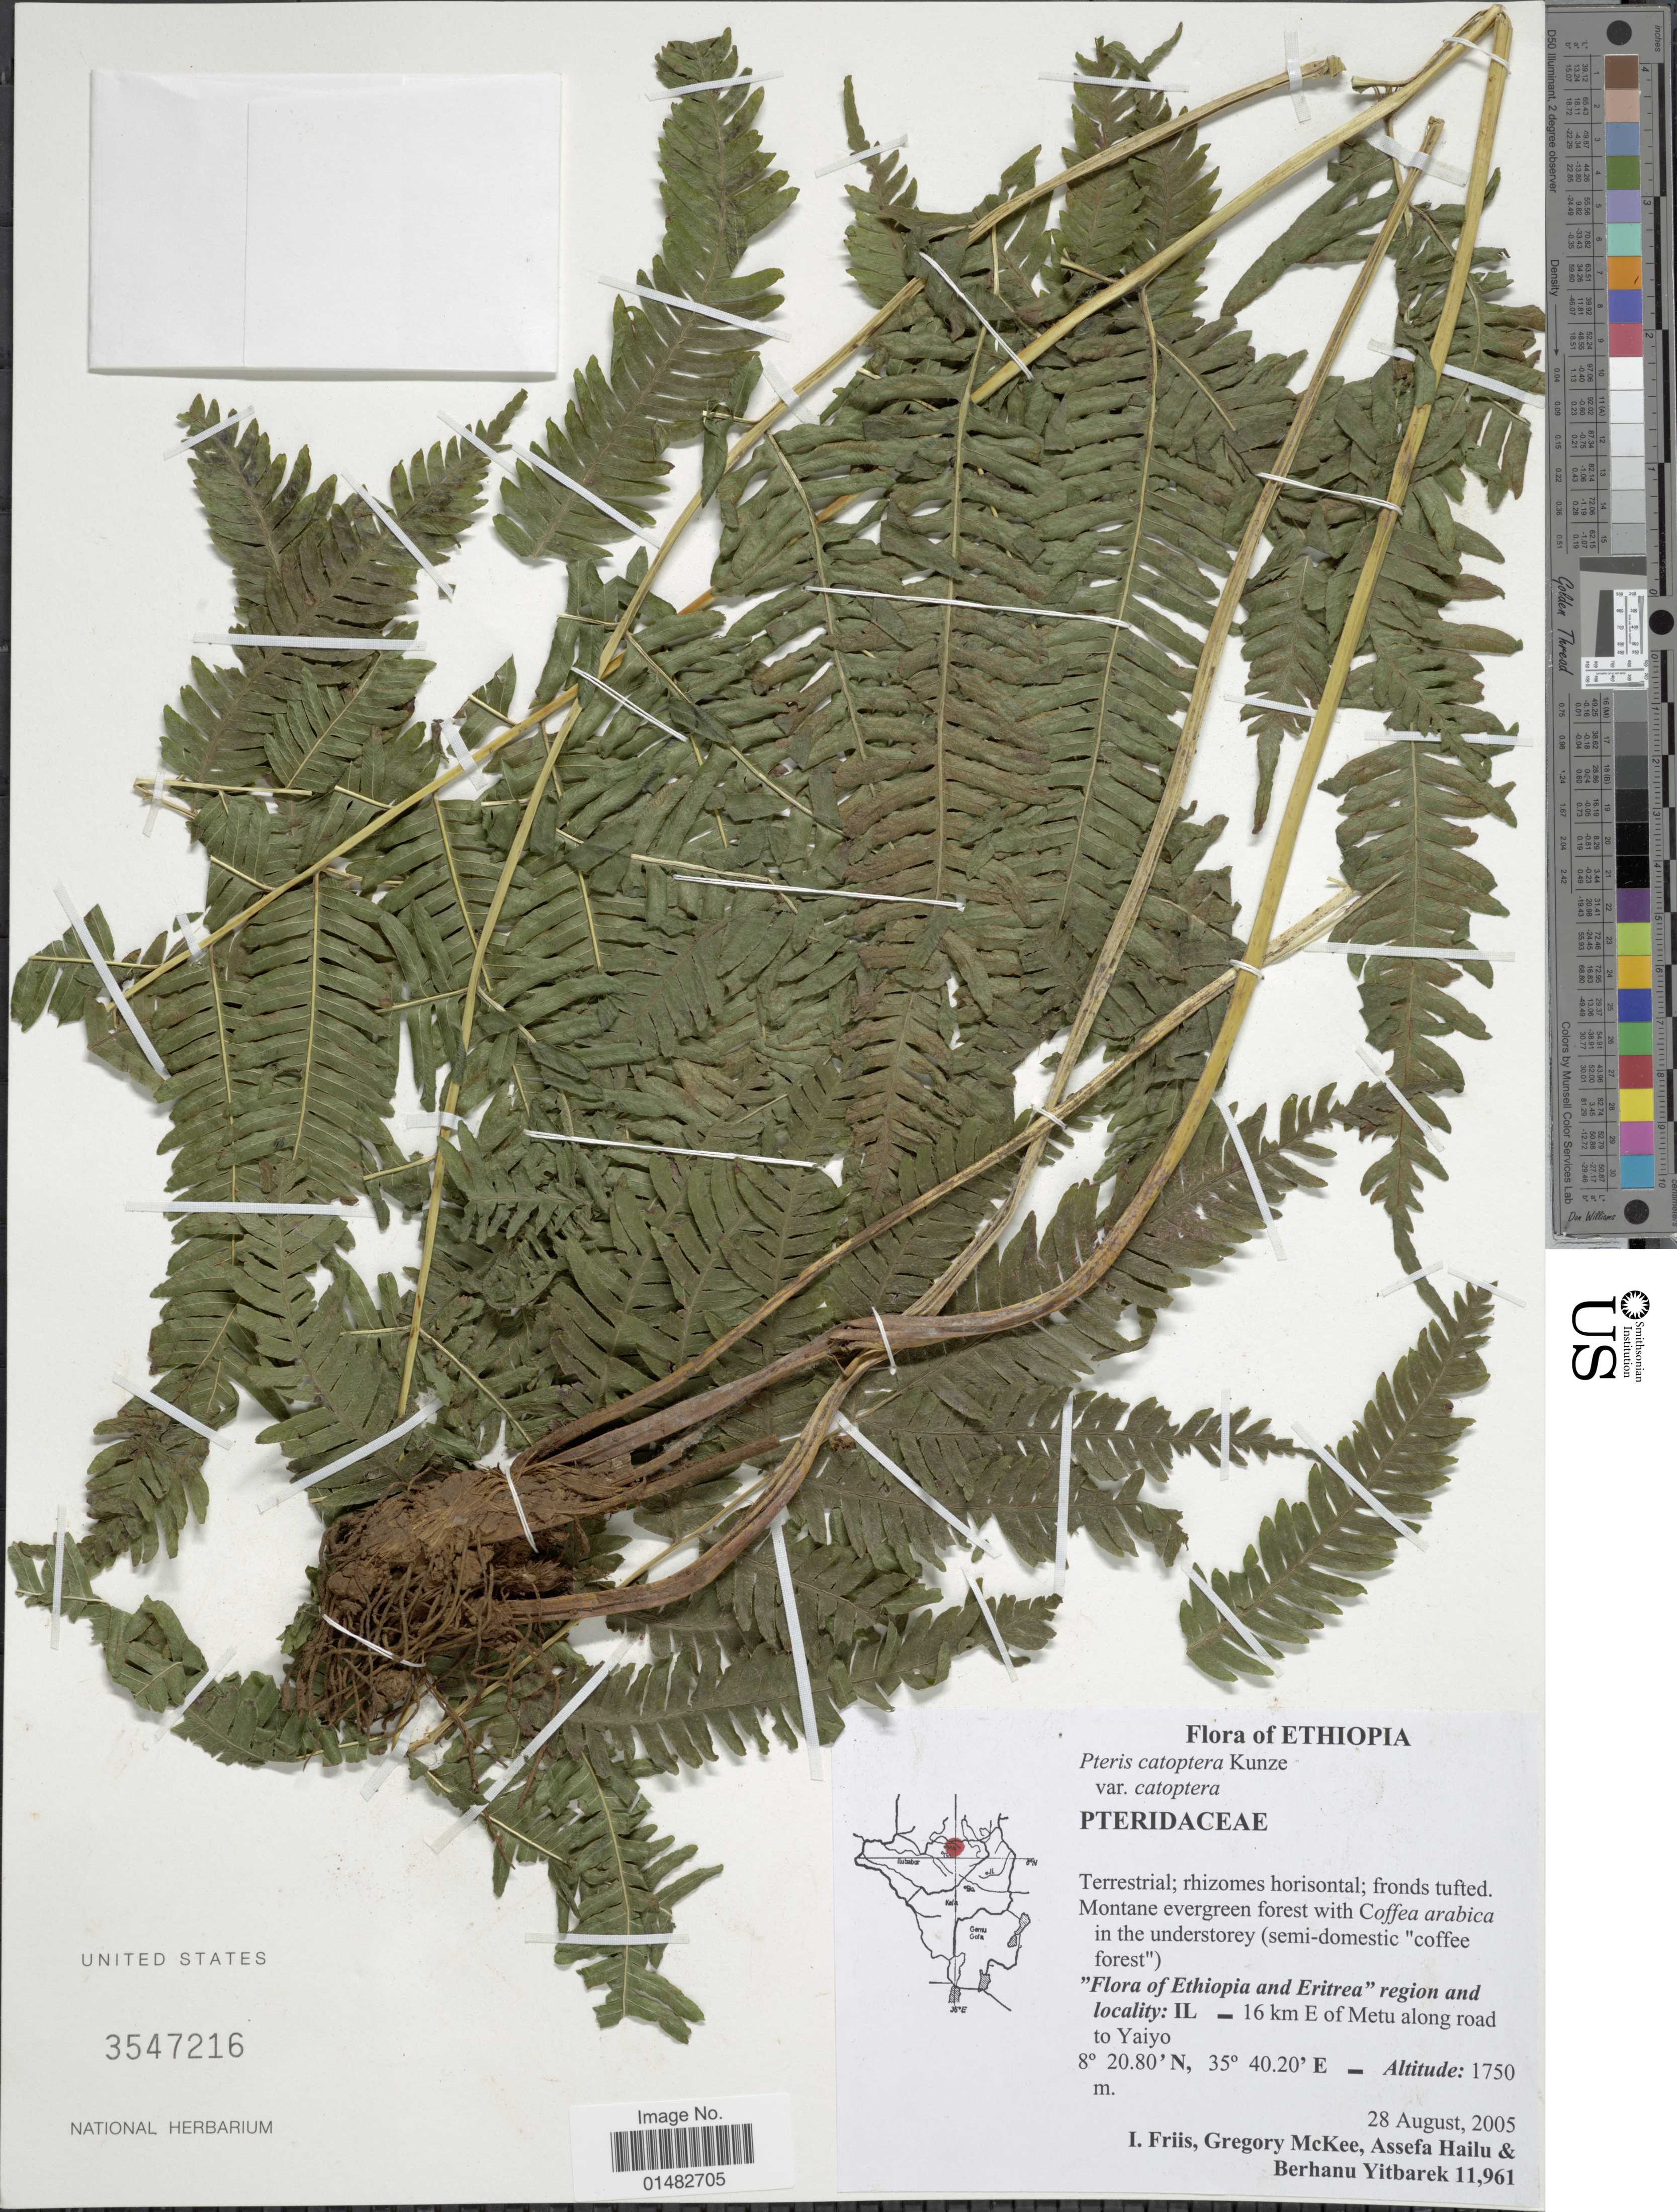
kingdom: Plantae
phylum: Tracheophyta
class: Polypodiopsida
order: Polypodiales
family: Pteridaceae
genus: Pteris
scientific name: Pteris catoptera var. catoptera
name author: Kunze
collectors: I. Friis, G. S. McKee, A. Hailu & B. Yitbarek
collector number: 11961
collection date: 2005-08-28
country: Ethiopia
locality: Ethiopia, IL- 16 km E of Metu along road to Yaiyo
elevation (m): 1750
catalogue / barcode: US 3547216